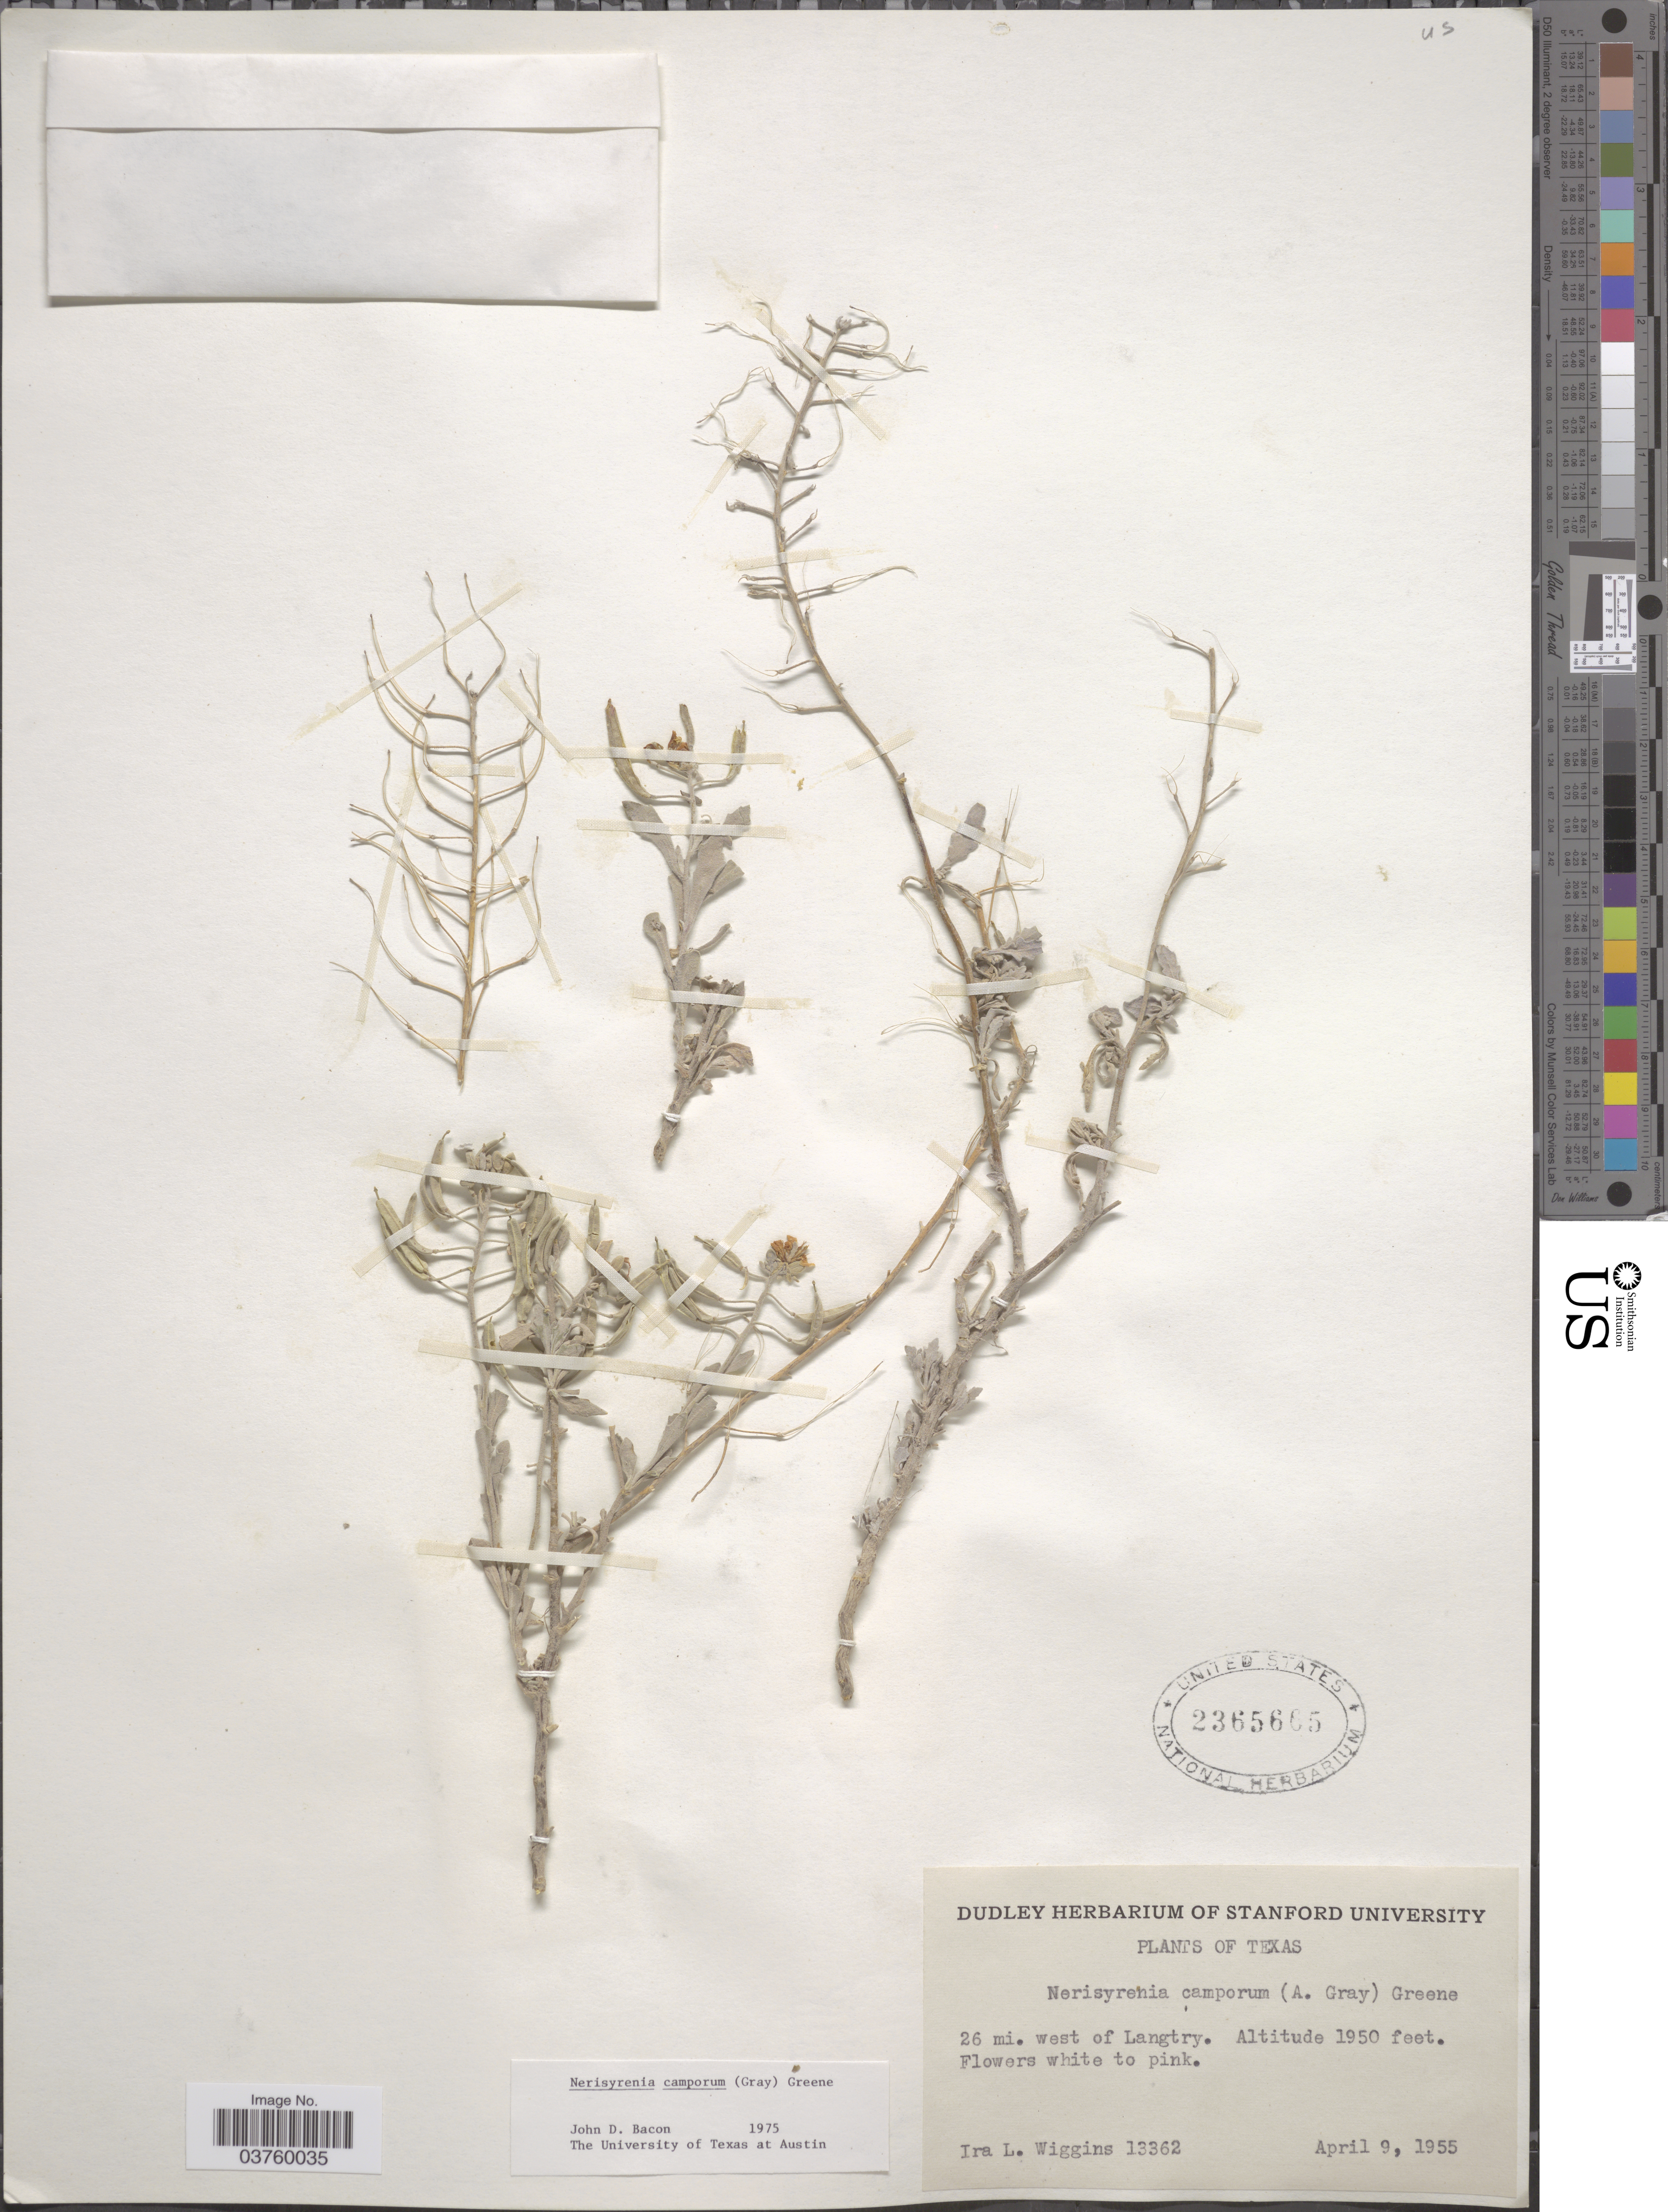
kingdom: Plantae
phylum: Tracheophyta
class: Magnoliopsida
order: Brassicales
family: Brassicaceae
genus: Nerisyrenia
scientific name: Nerisyrenia camporum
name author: (A. Gray) Greene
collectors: I. L. Wiggins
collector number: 13362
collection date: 1955-04-09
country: United States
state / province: Texas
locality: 26 mi. west of Langtry.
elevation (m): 594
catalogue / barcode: US 2365665